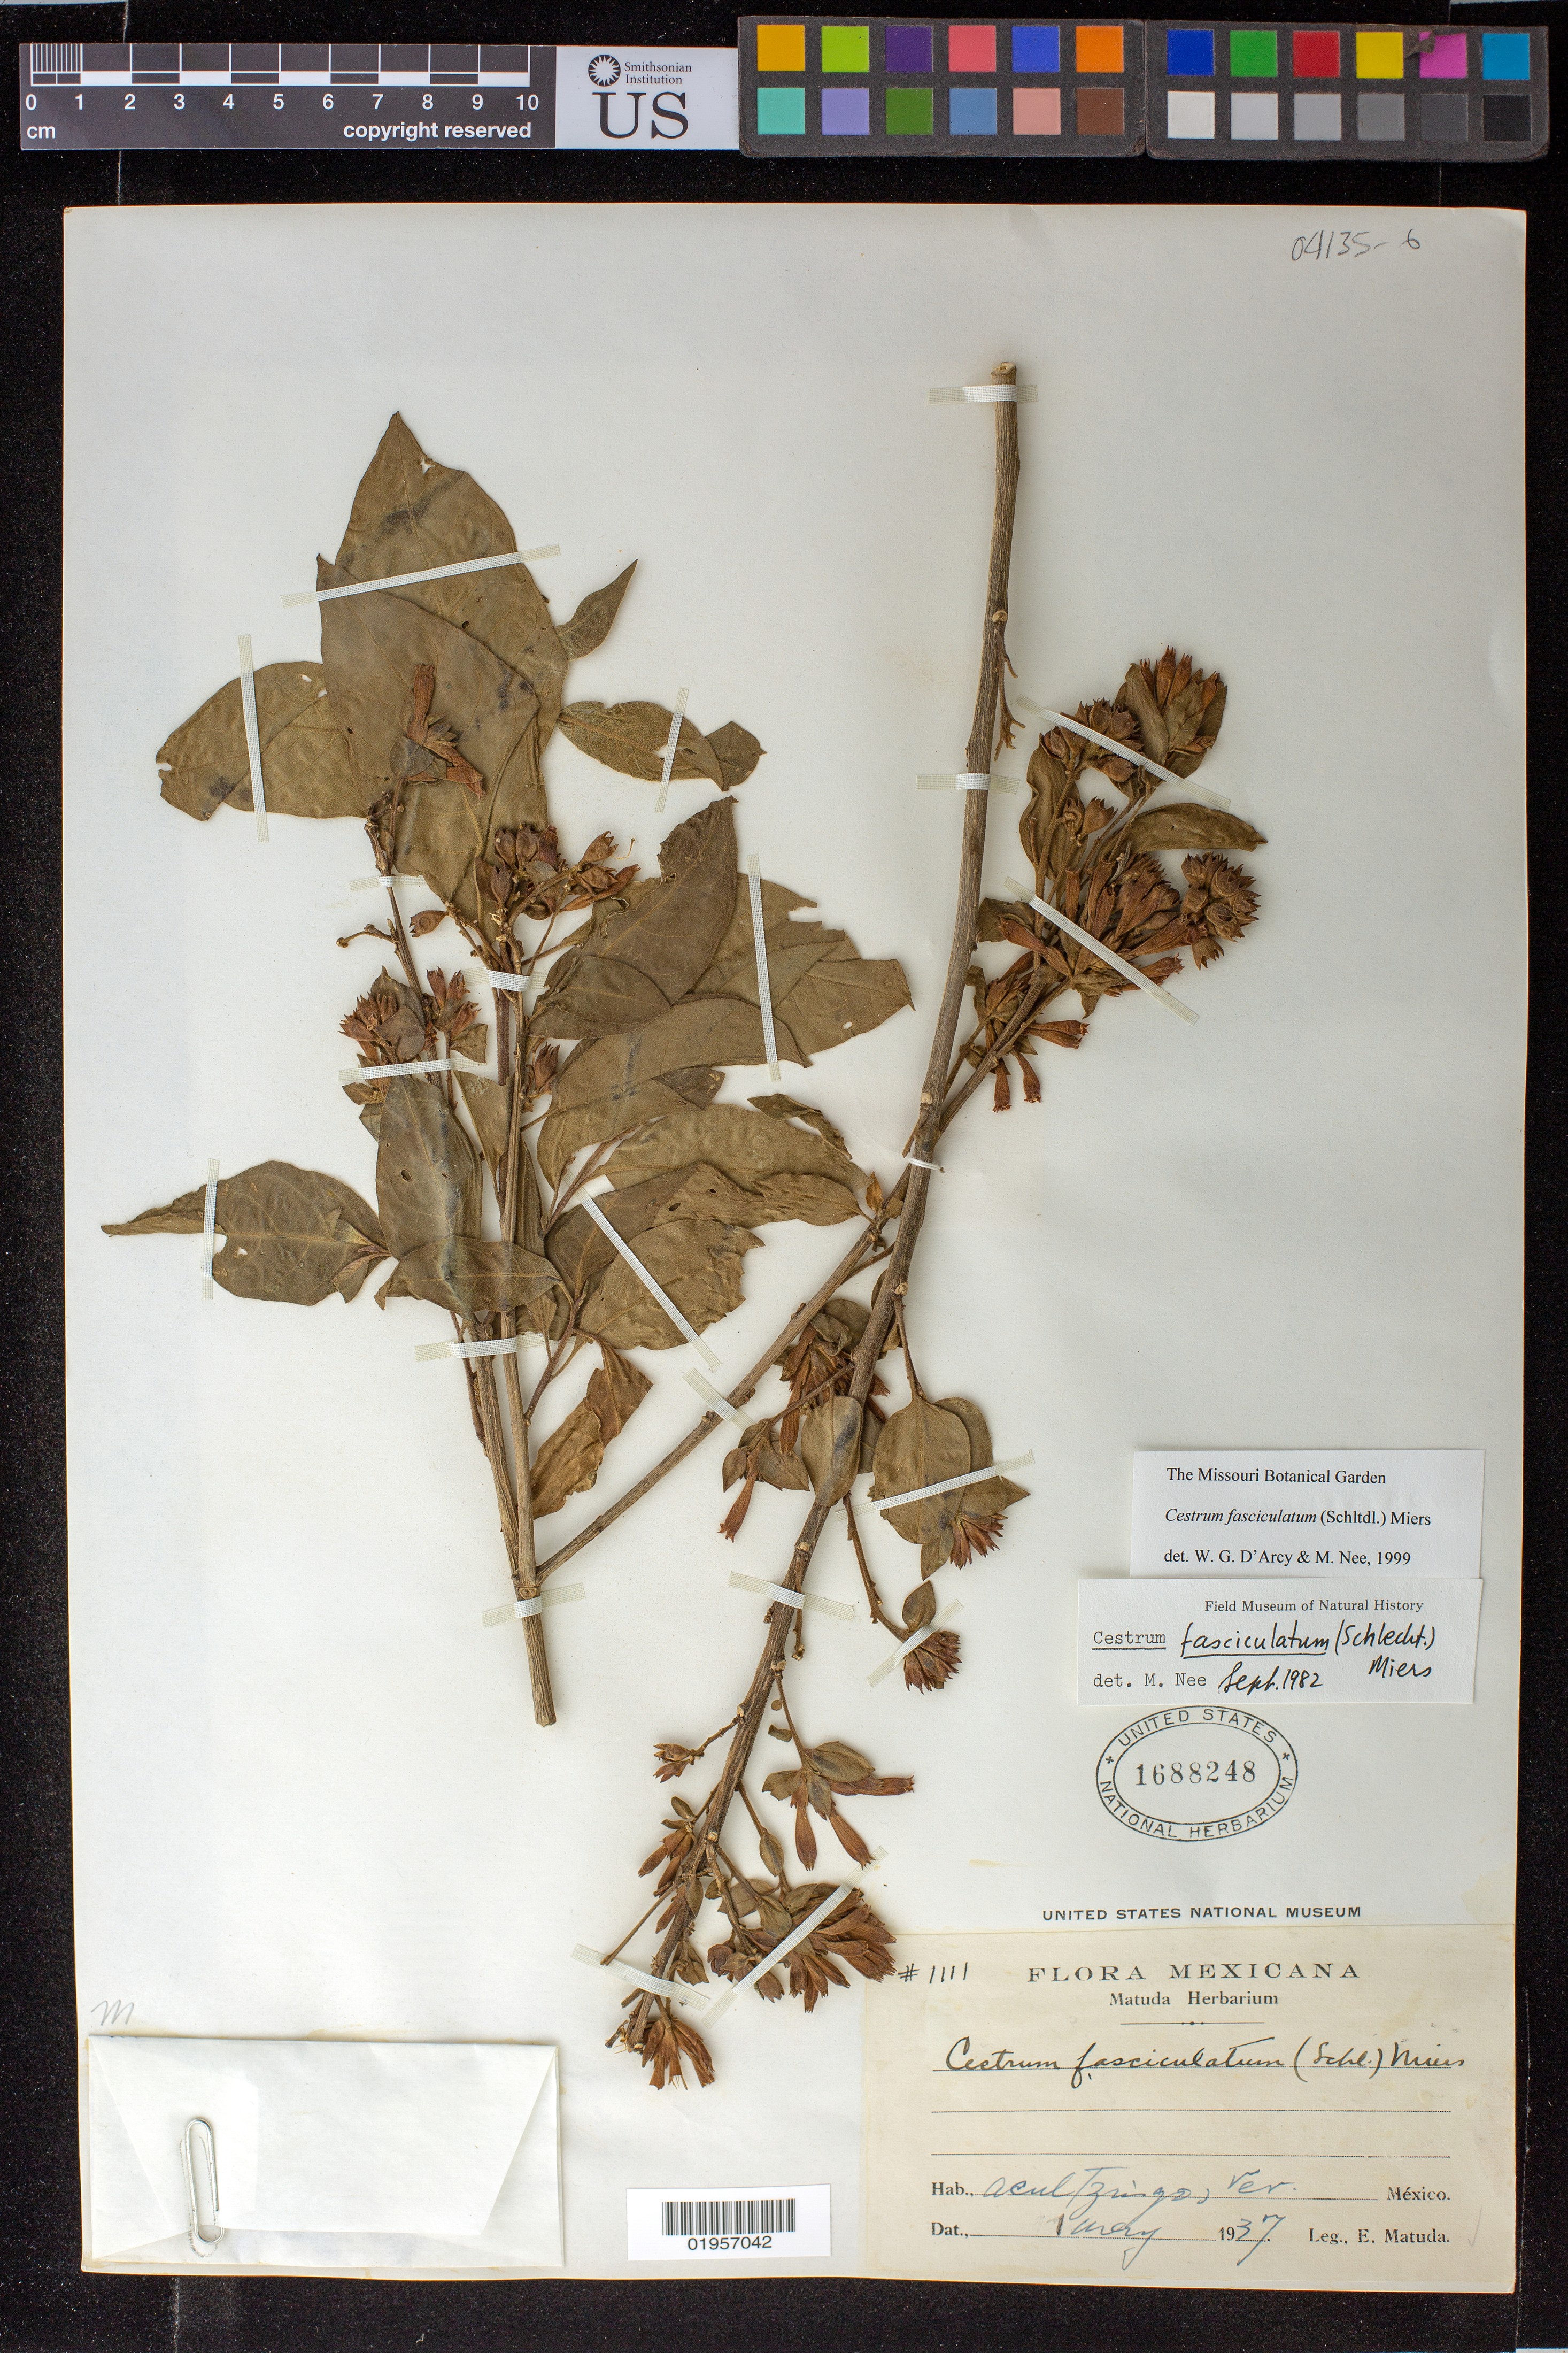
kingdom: Plantae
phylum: Tracheophyta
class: Magnoliopsida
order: Solanales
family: Solanaceae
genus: Cestrum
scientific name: Cestrum fasciculatum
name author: (Schltdl.) Miers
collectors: E. Matuda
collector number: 1111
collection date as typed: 01 May 1937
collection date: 1937-05-01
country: Mexico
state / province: Veracruz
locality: Acultzinco.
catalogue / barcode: US 1688248